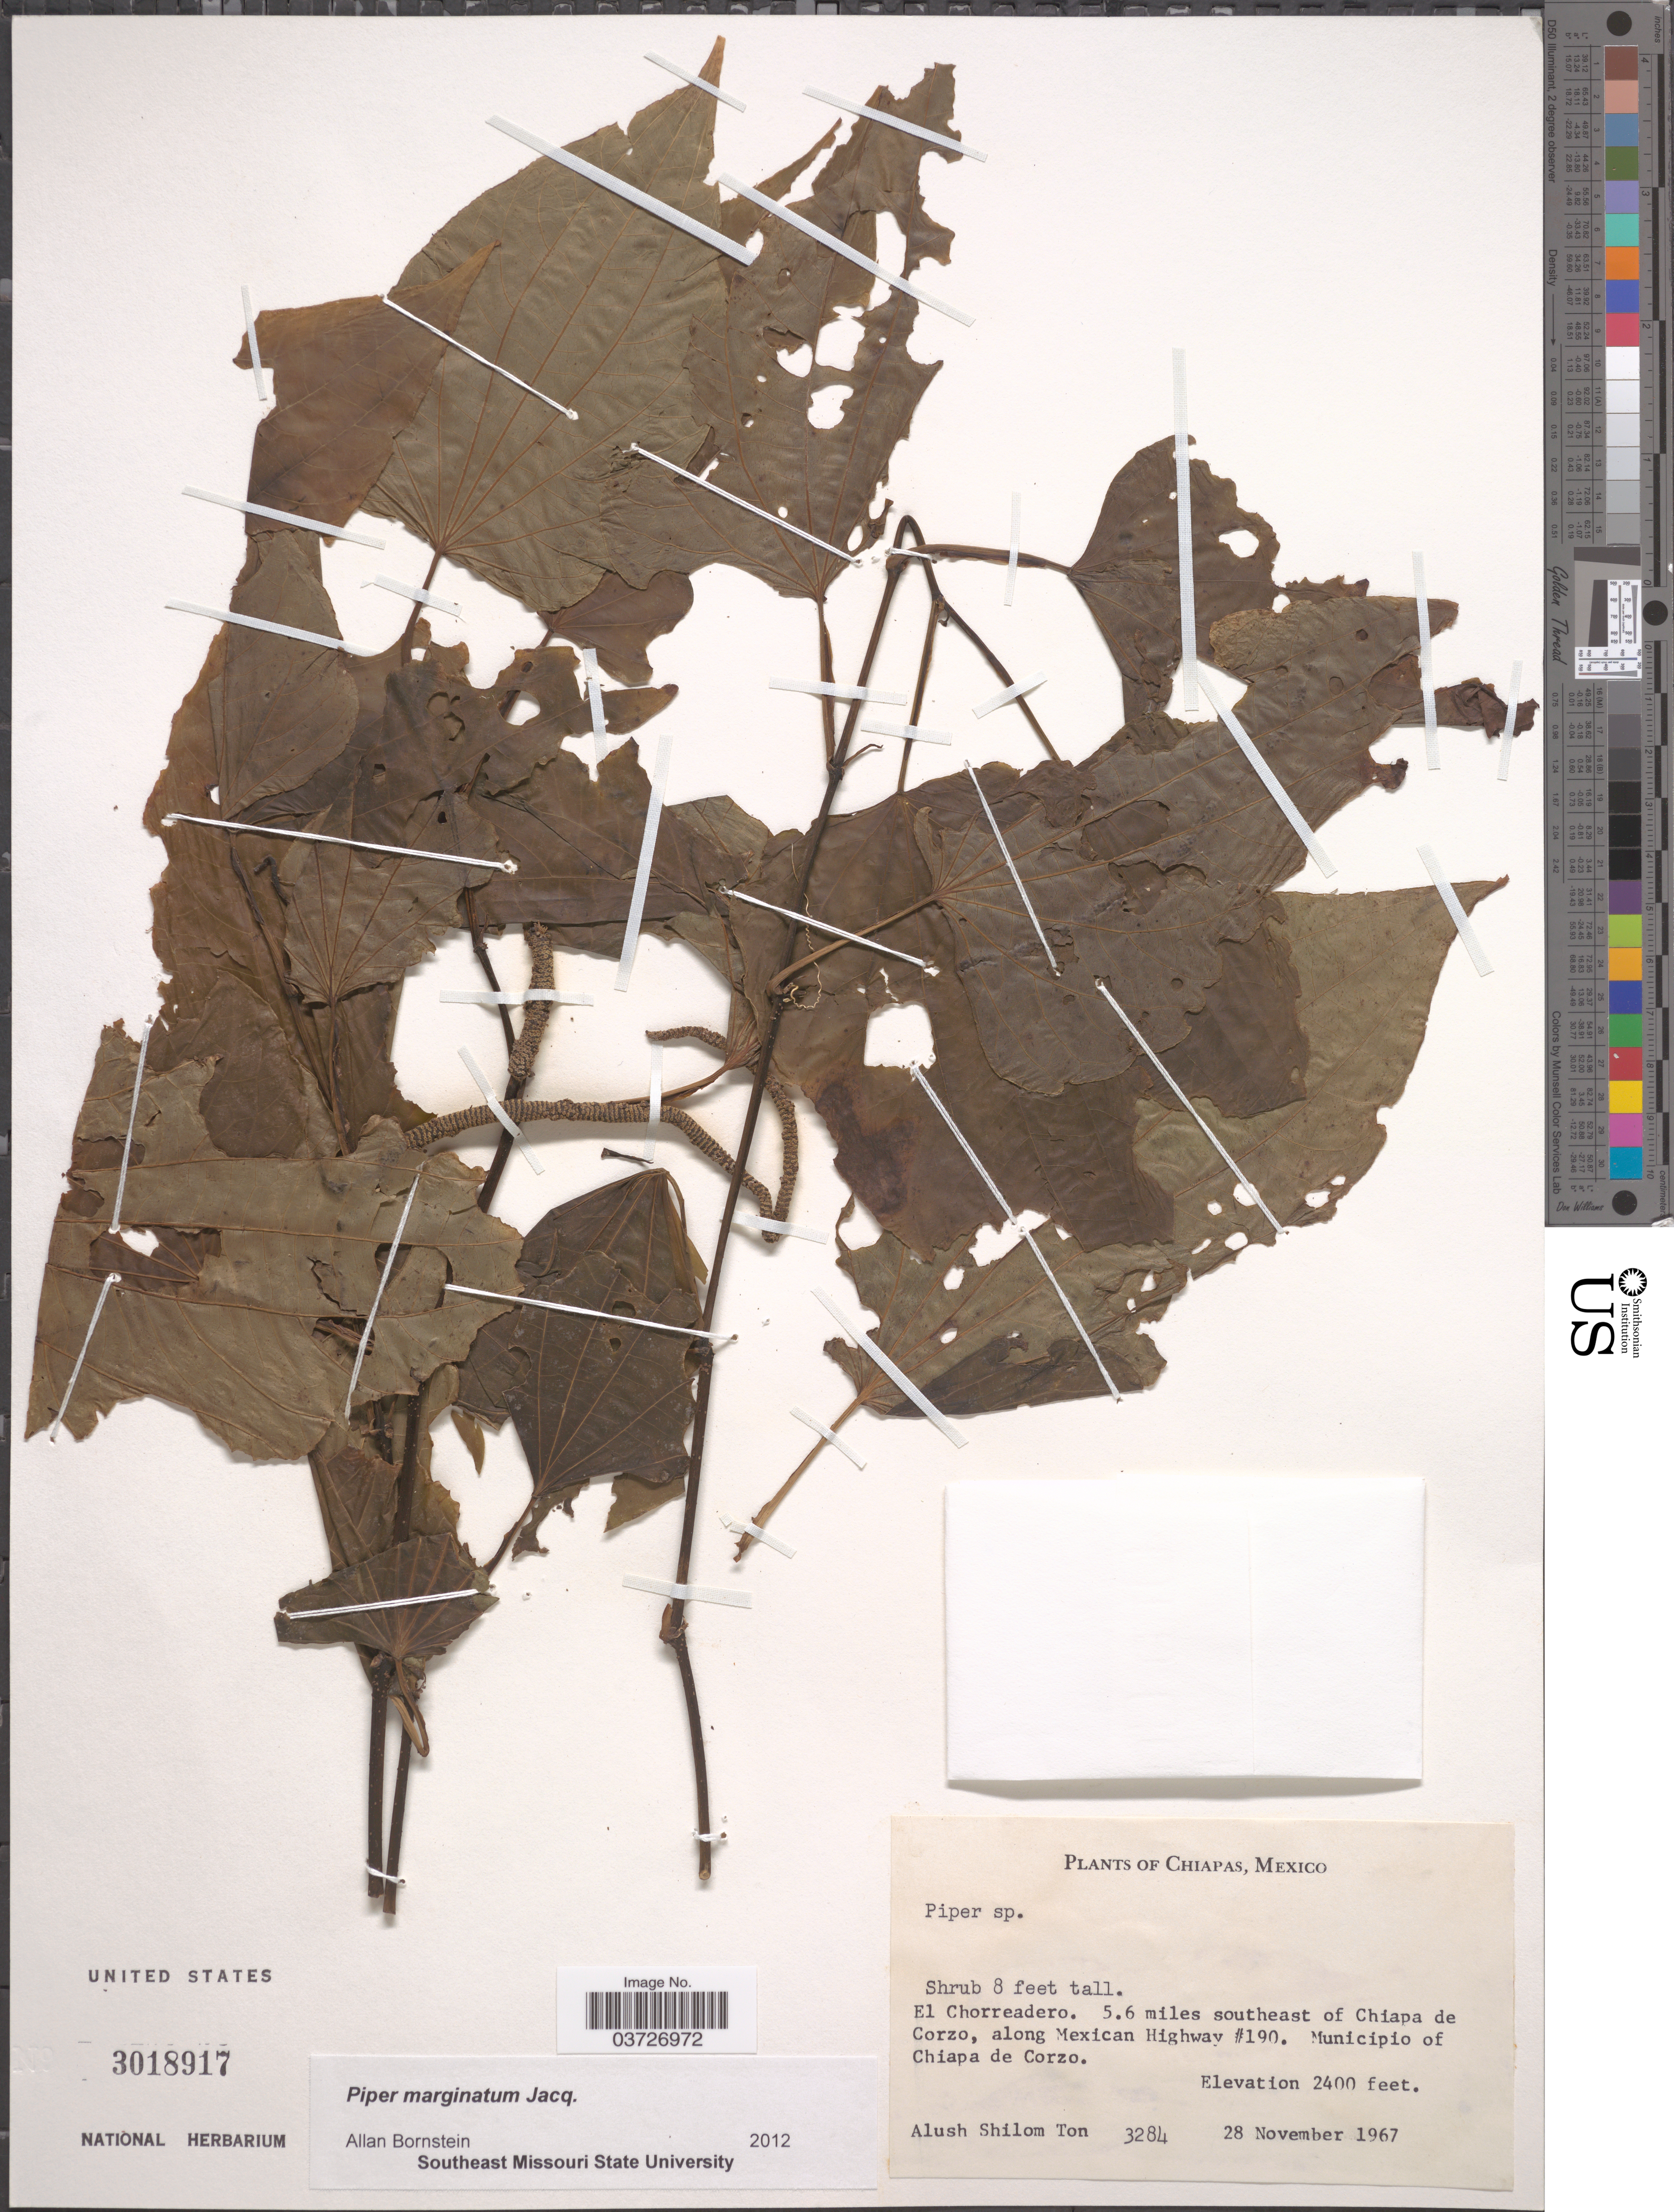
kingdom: Plantae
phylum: Tracheophyta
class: Magnoliopsida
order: Piperales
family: Piperaceae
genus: Piper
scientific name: Piper marginatum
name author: Jacq.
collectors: A. S. Ton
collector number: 3284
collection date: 1967-11-28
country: Mexico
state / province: Chiapas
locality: El Chorreadero. 5.6 miles southeast of Chiapa de Corzo, along Mexican Highway #190. Municipio Chiapa de Corzo.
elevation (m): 732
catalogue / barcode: US 3018917